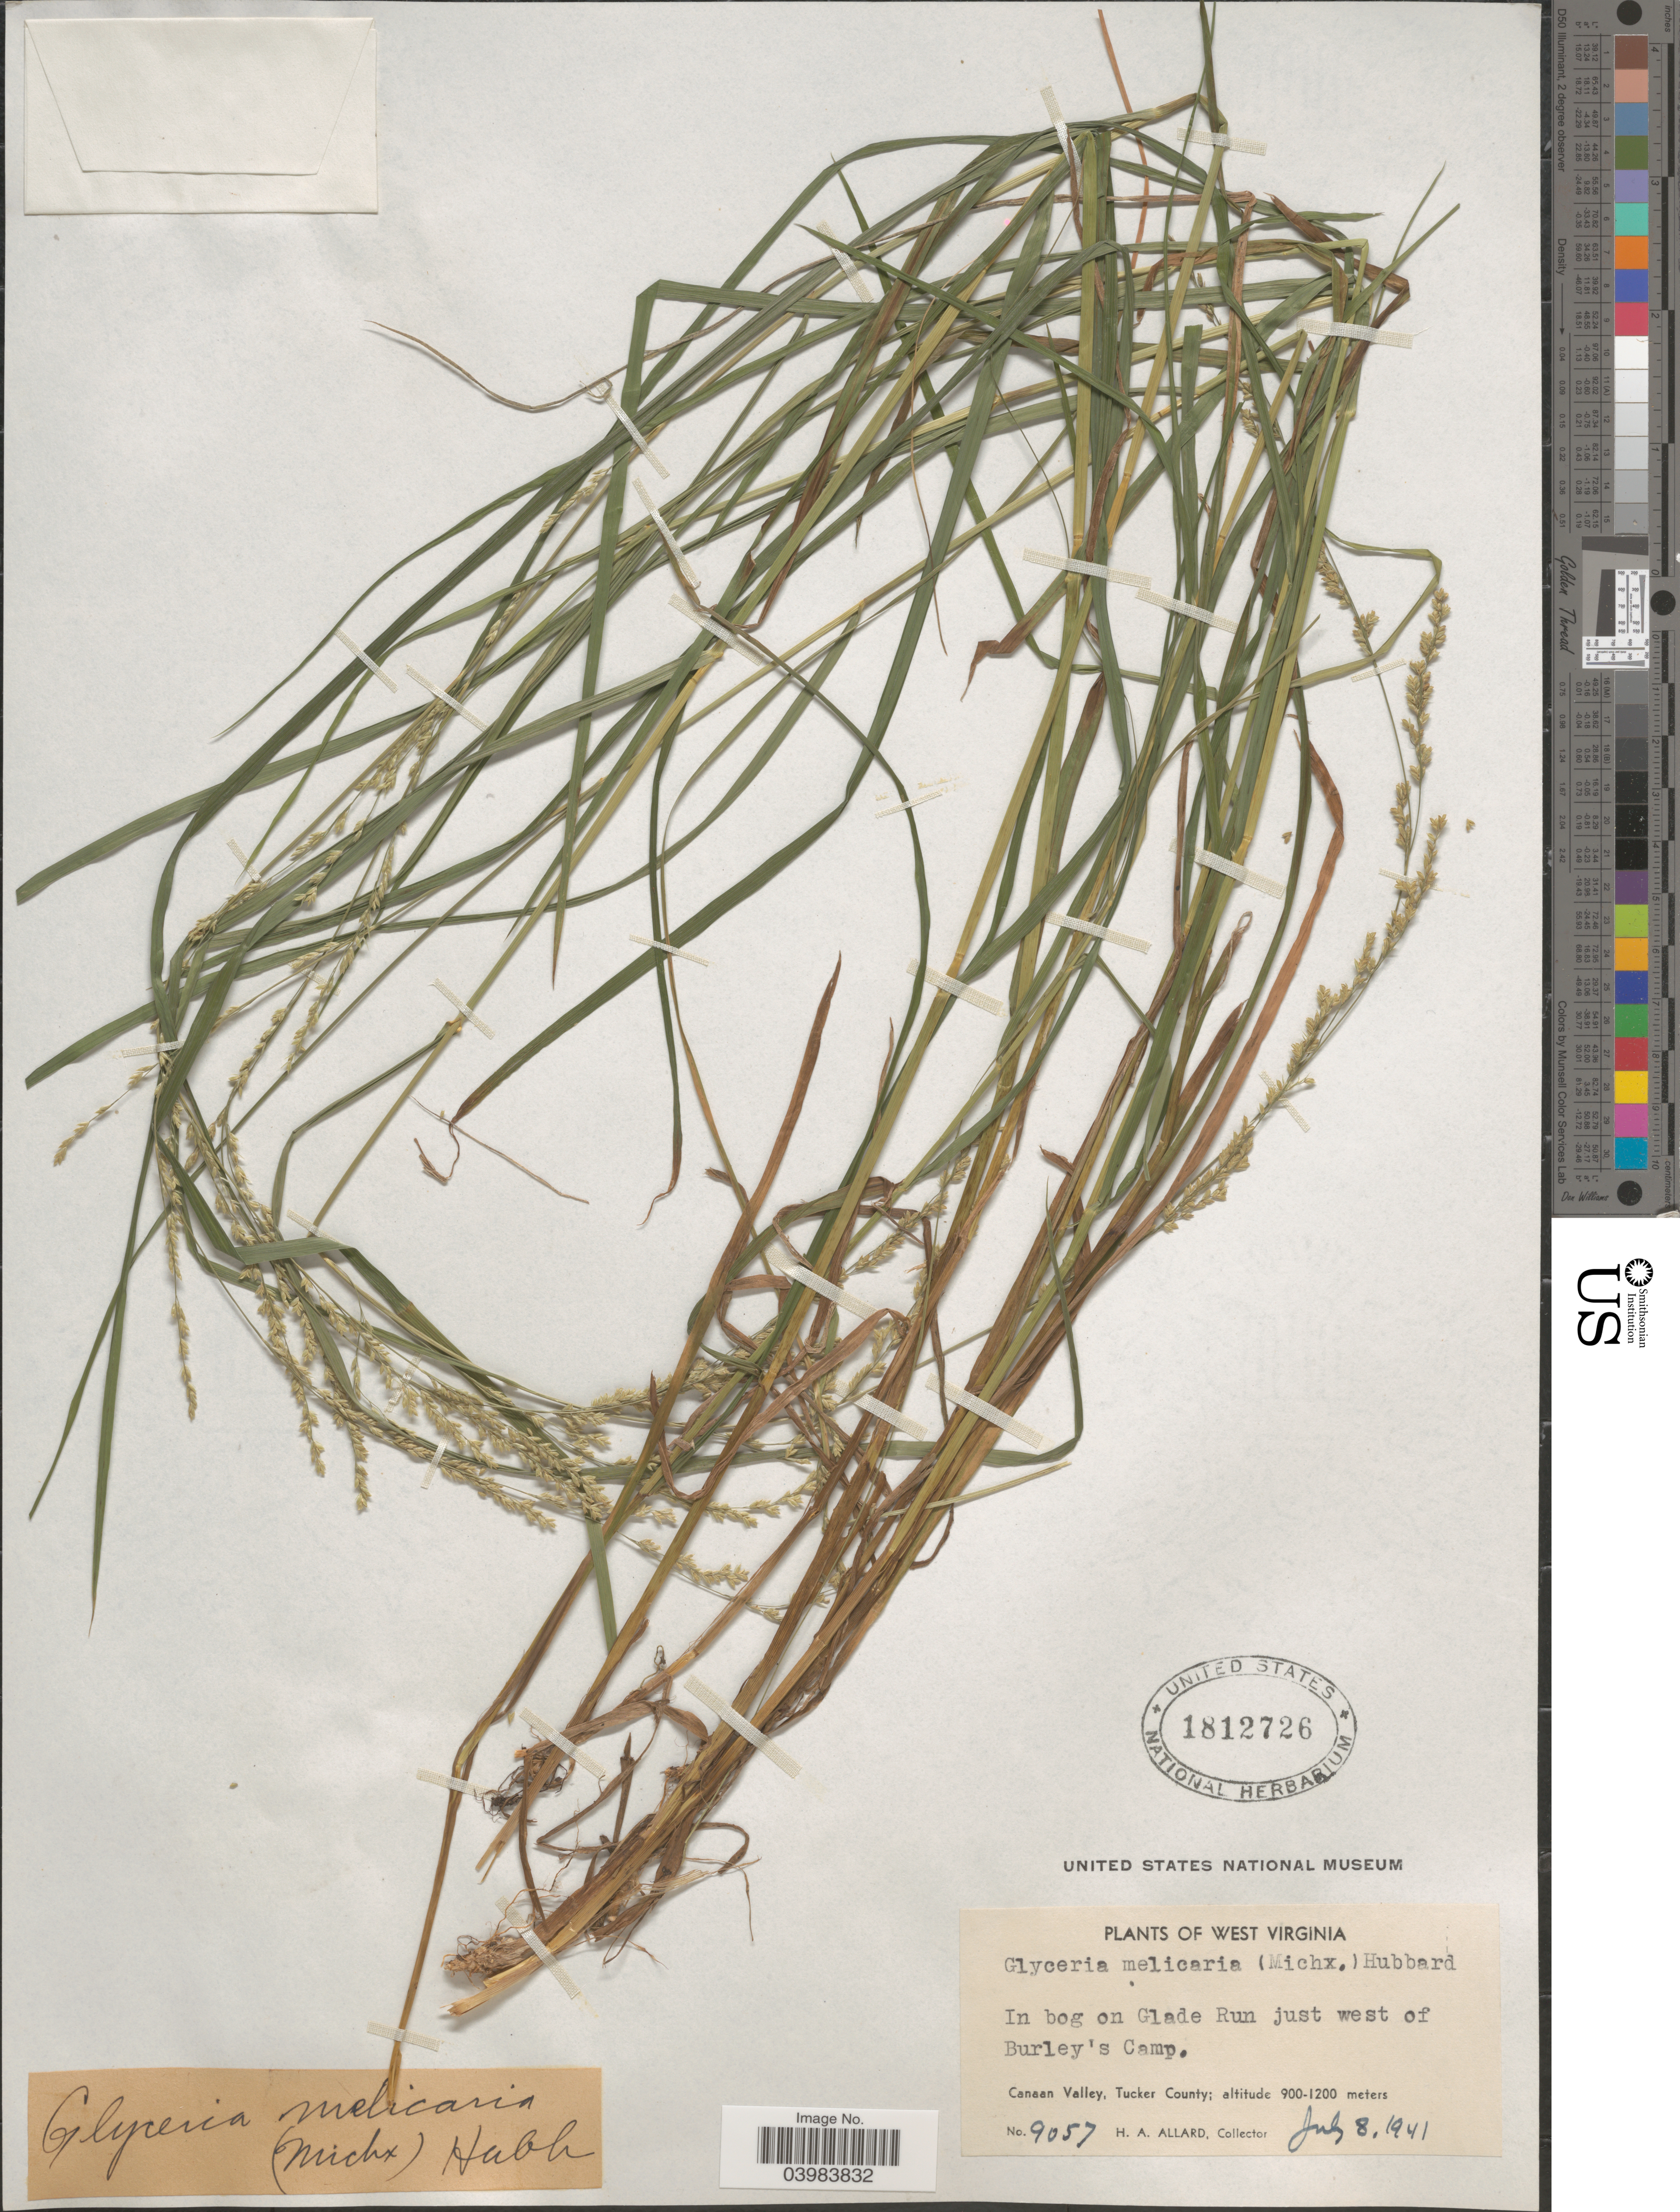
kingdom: Plantae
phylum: Tracheophyta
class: Liliopsida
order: Poales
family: Poaceae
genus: Glyceria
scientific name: Glyceria melicaria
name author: (Michx.) F.T. Hubb.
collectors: H. A. Allard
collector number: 9057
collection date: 1941-07-08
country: United States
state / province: West Virginia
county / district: Tucker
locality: In bog on Glade Run just west of Burley's Camp. Canaan Valley, Tucker County.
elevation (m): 900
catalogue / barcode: US 1812726